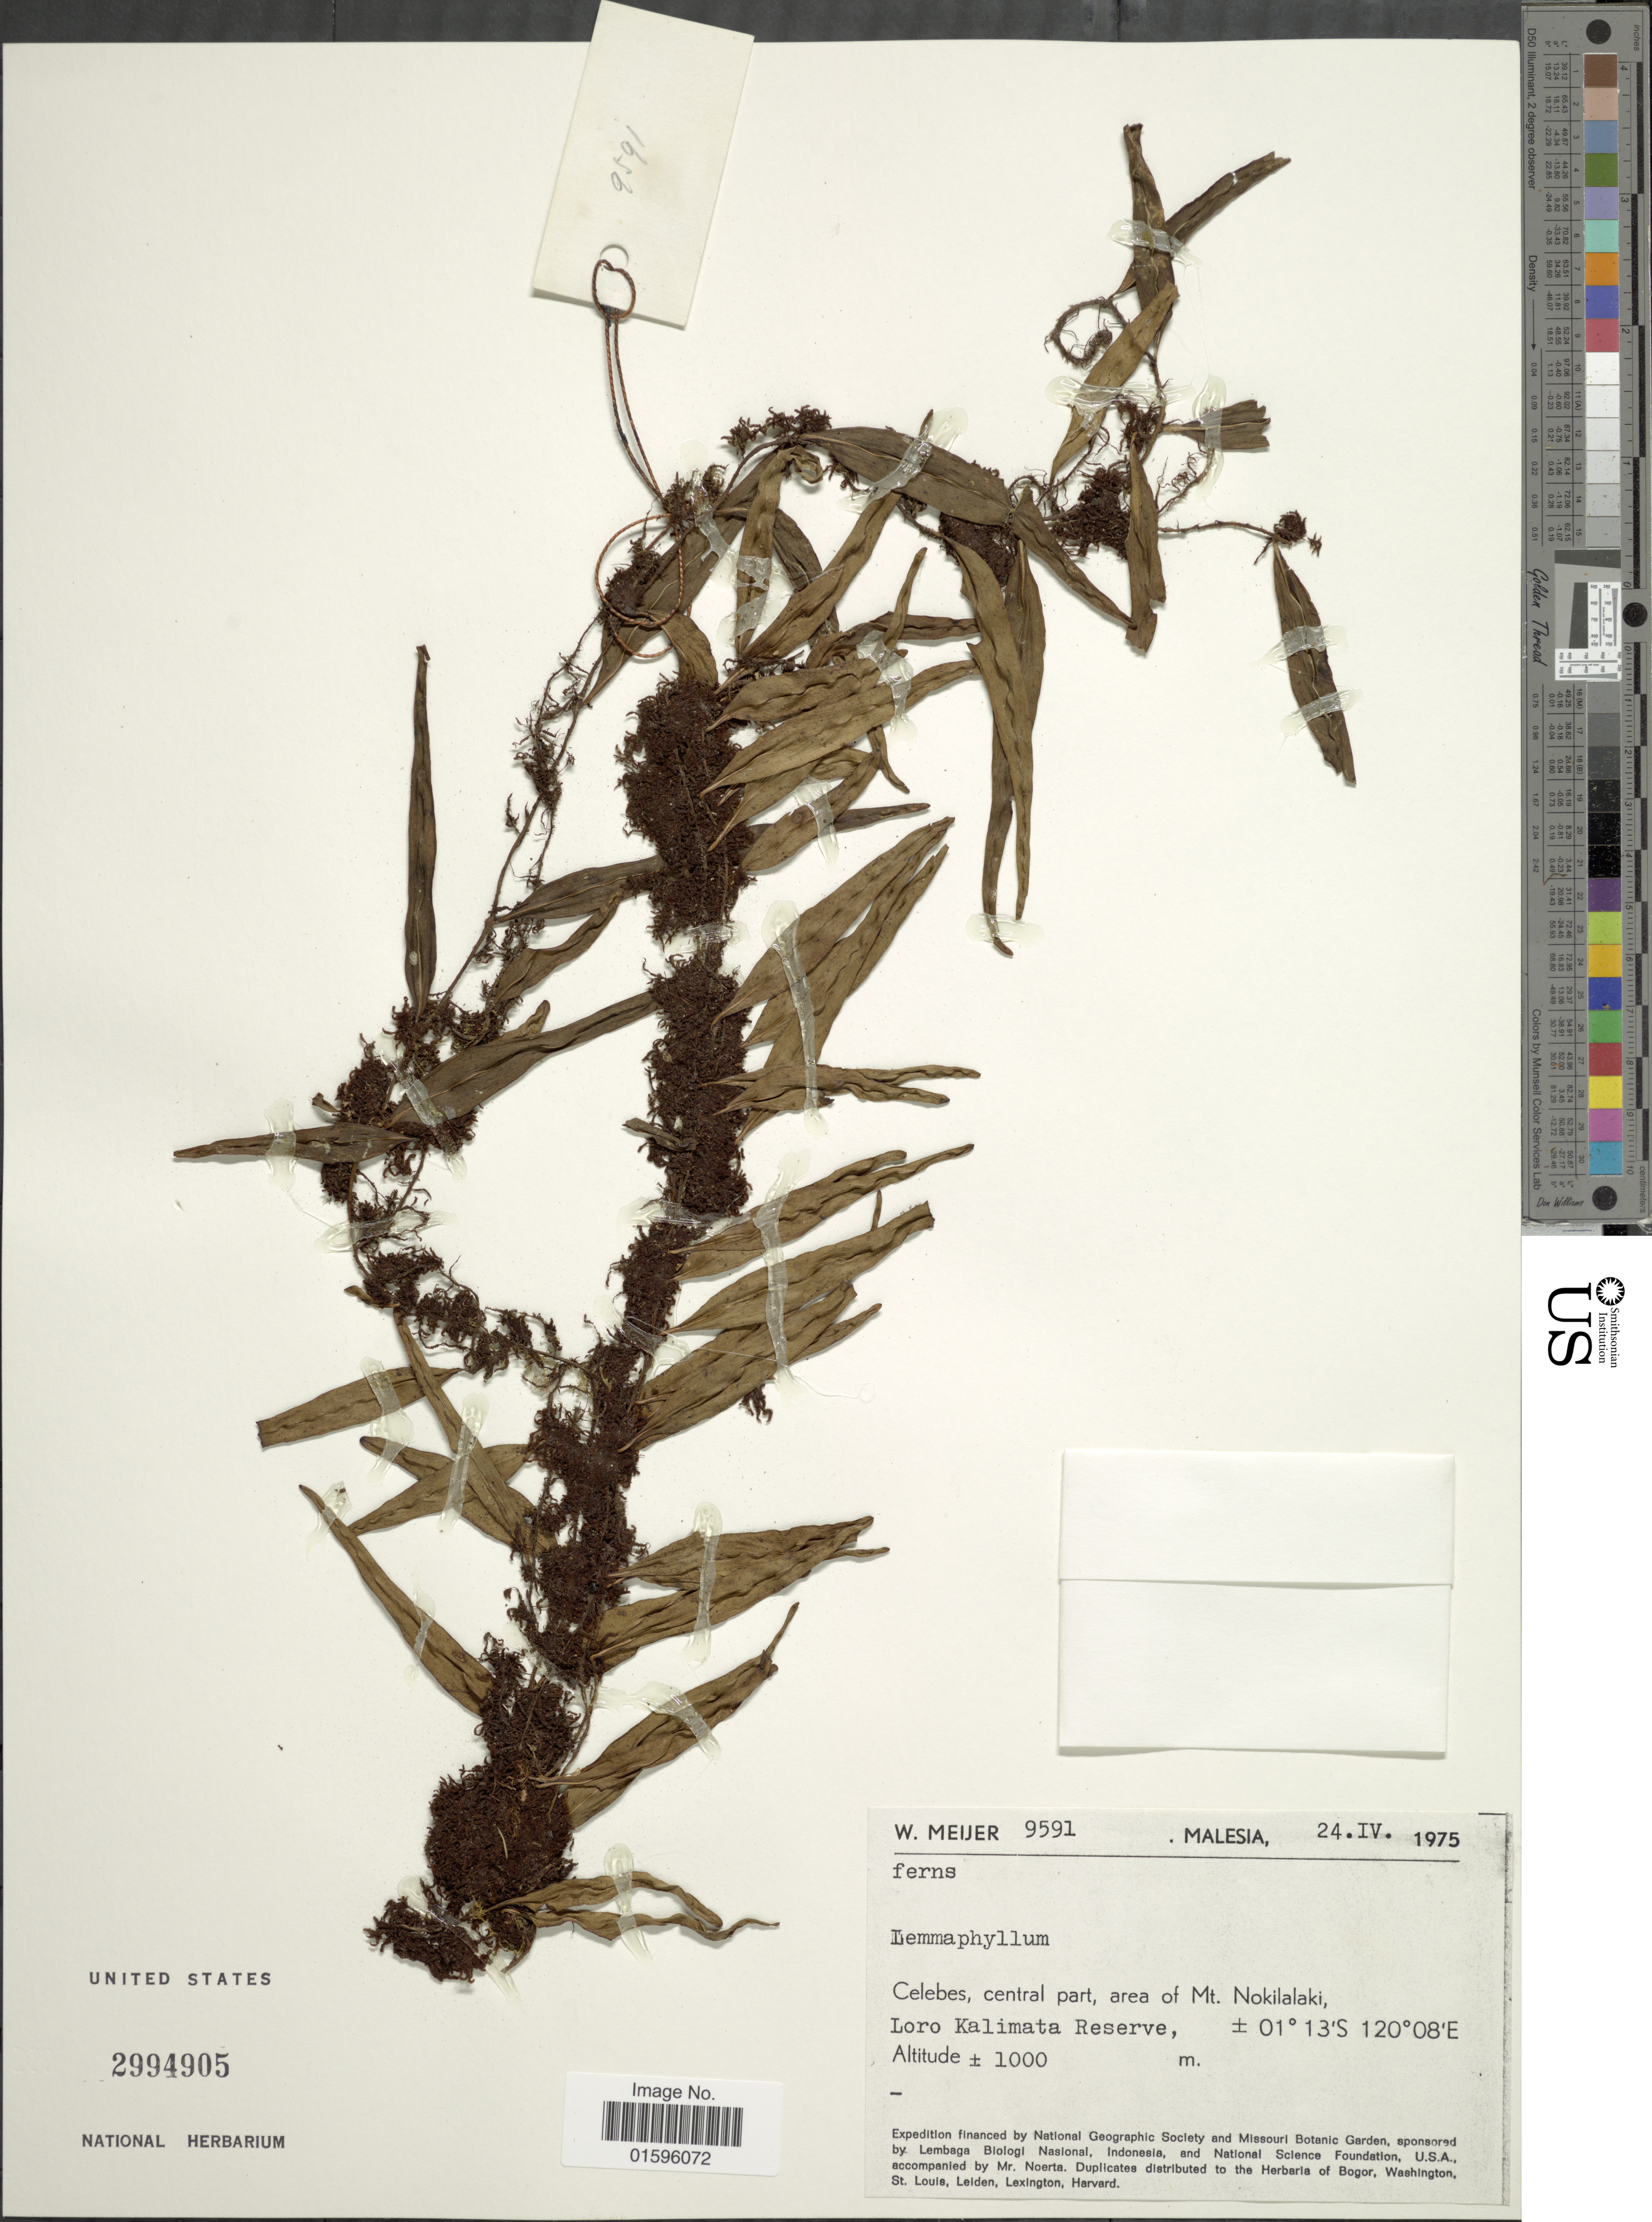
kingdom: Plantae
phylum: Tracheophyta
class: Polypodiopsida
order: Polypodiales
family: Polypodiaceae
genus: Polypodium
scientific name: Polypodium sp.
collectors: W. Meijer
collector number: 9591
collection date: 1975-04-24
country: Malaysia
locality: Malesia, Celebes, central part, area of Mt. Nokilalaki, Loro Kalimata Reserve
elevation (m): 1000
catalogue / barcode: US 2994905